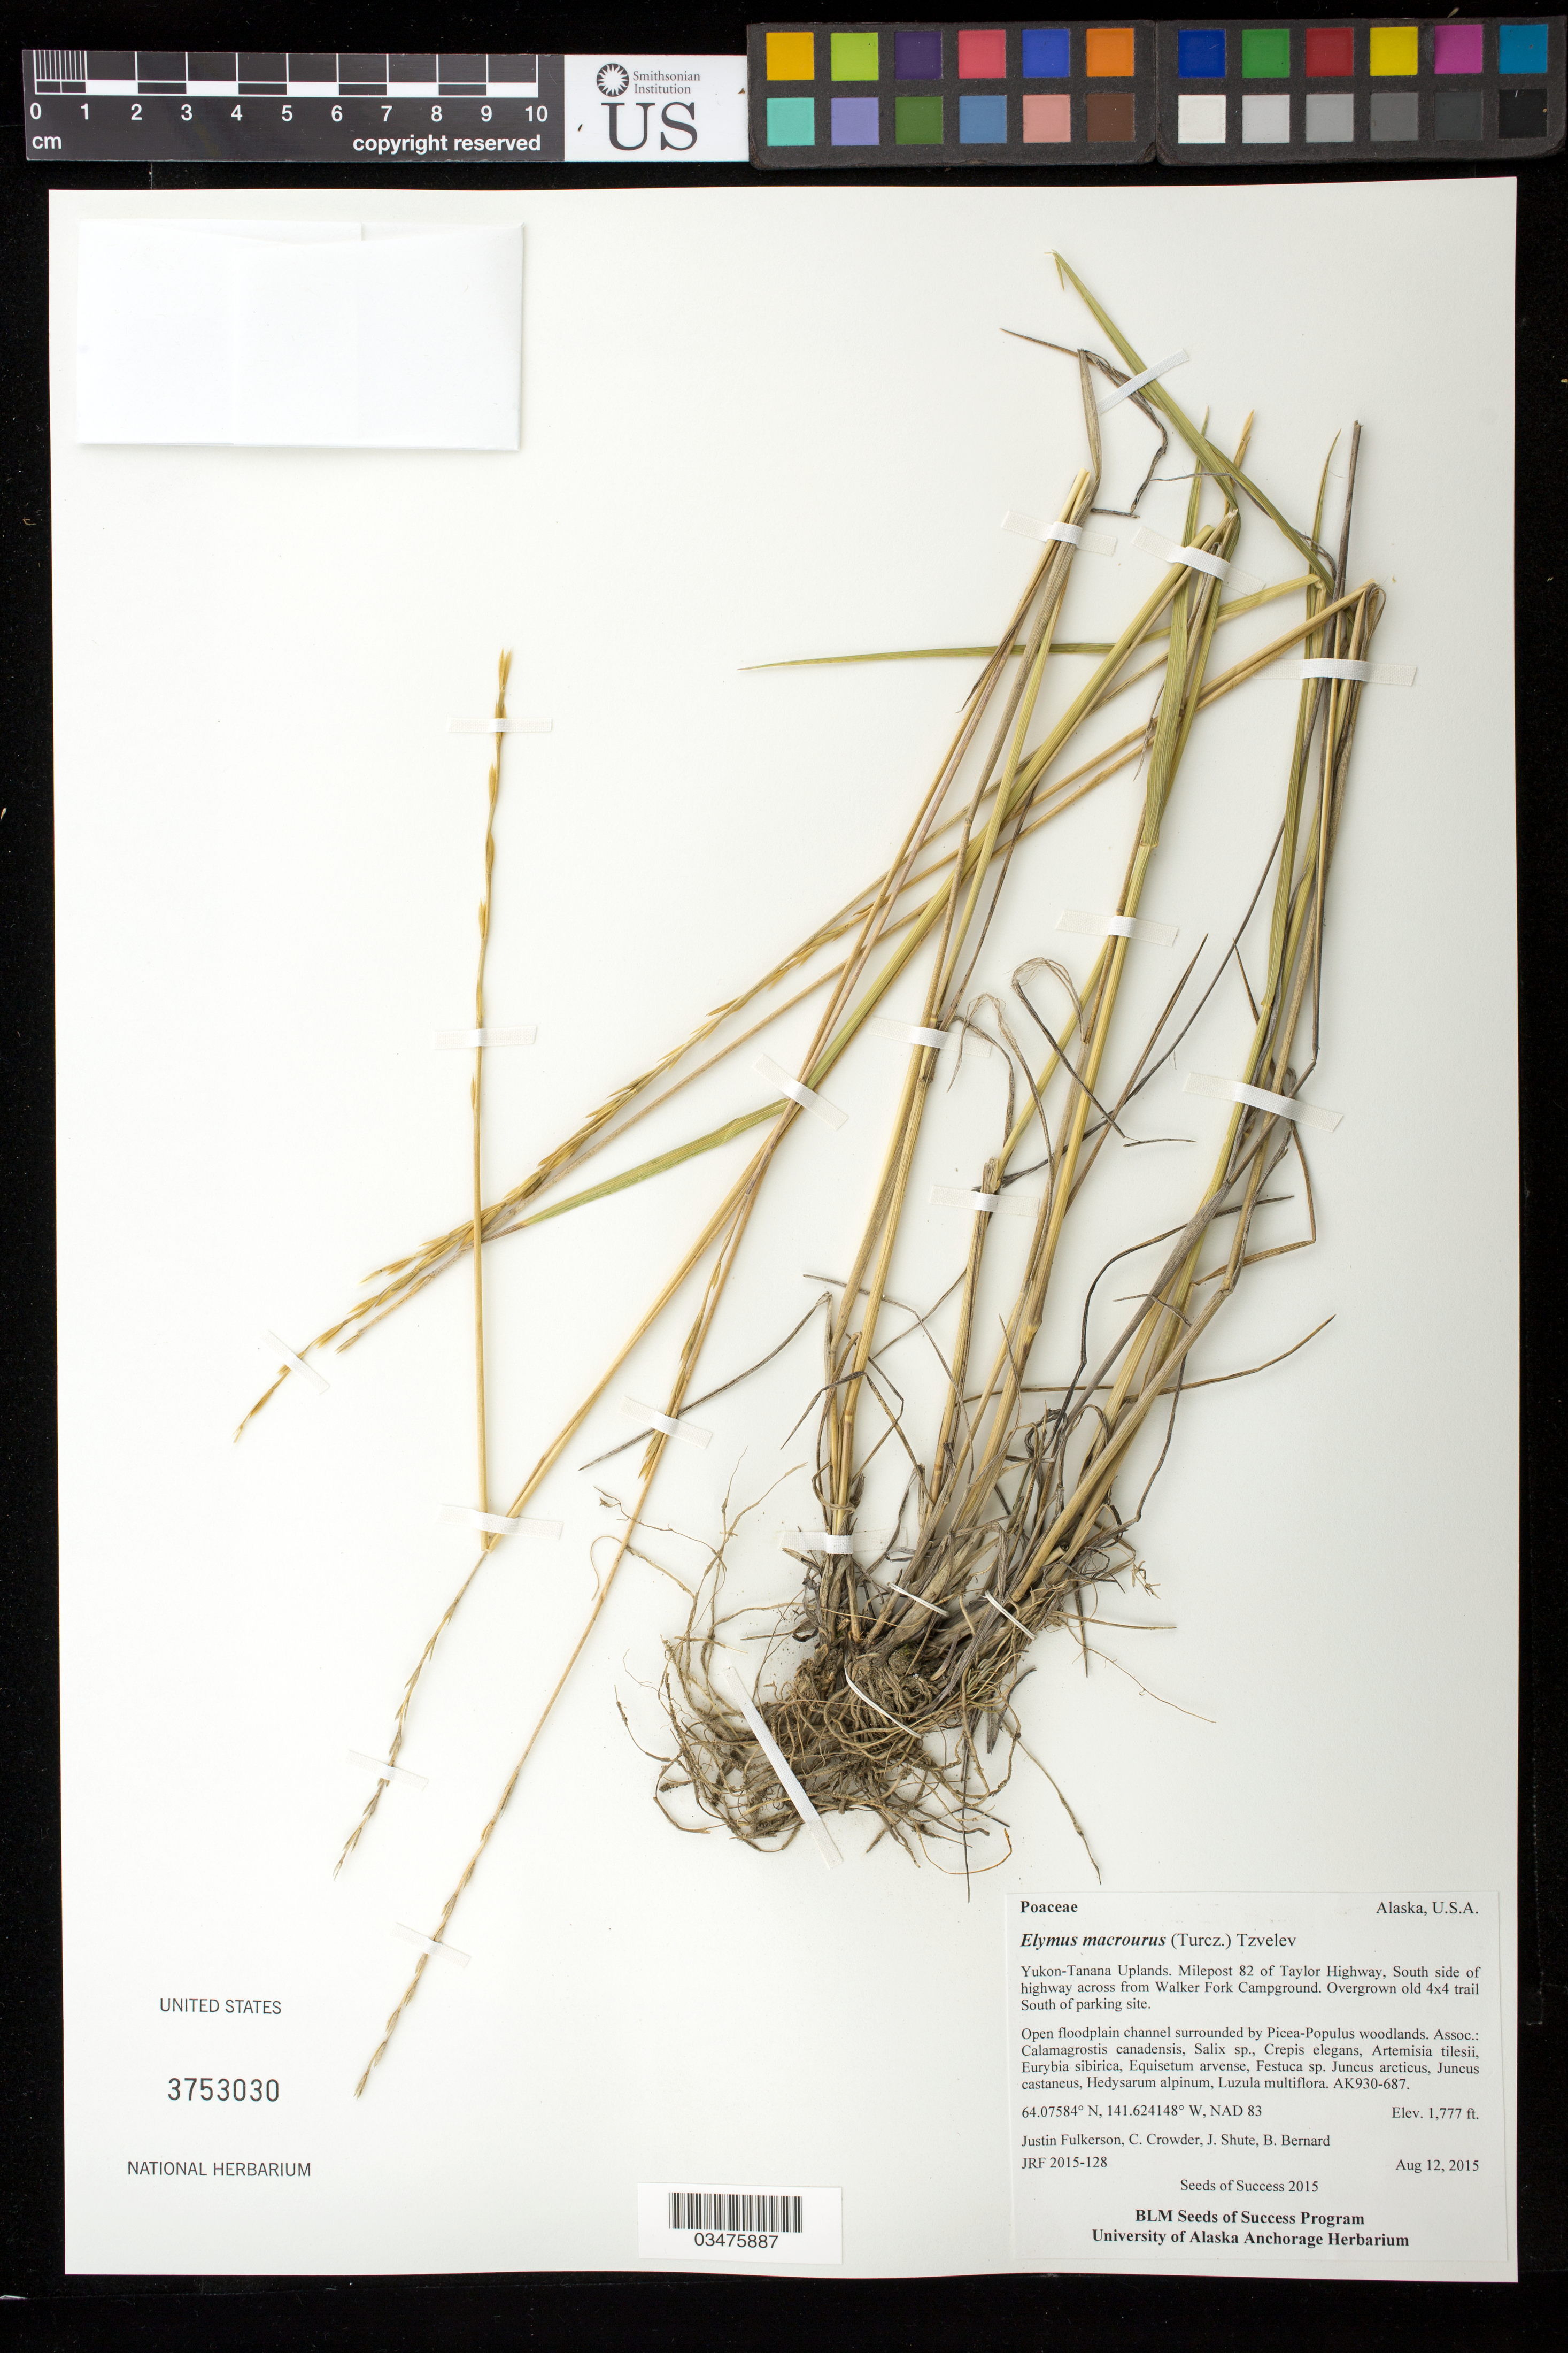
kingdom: Plantae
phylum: Tracheophyta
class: Liliopsida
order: Poales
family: Poaceae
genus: Elymus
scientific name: Elymus macrourus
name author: (Turcz. ex Steud.) Tzvelev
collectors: J. Fulkerson, C. Crowder, J. Shute & B. Bernard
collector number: AK930-687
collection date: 2015-08-12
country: United States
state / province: Alaska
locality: Yukon-Tanana Uplands, Milepost 82 of the Taylor Hwy across from Walker Fork Campground.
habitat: Open floodplain channel surrounded by Picea-Populus woodland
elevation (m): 542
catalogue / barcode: US 3753030